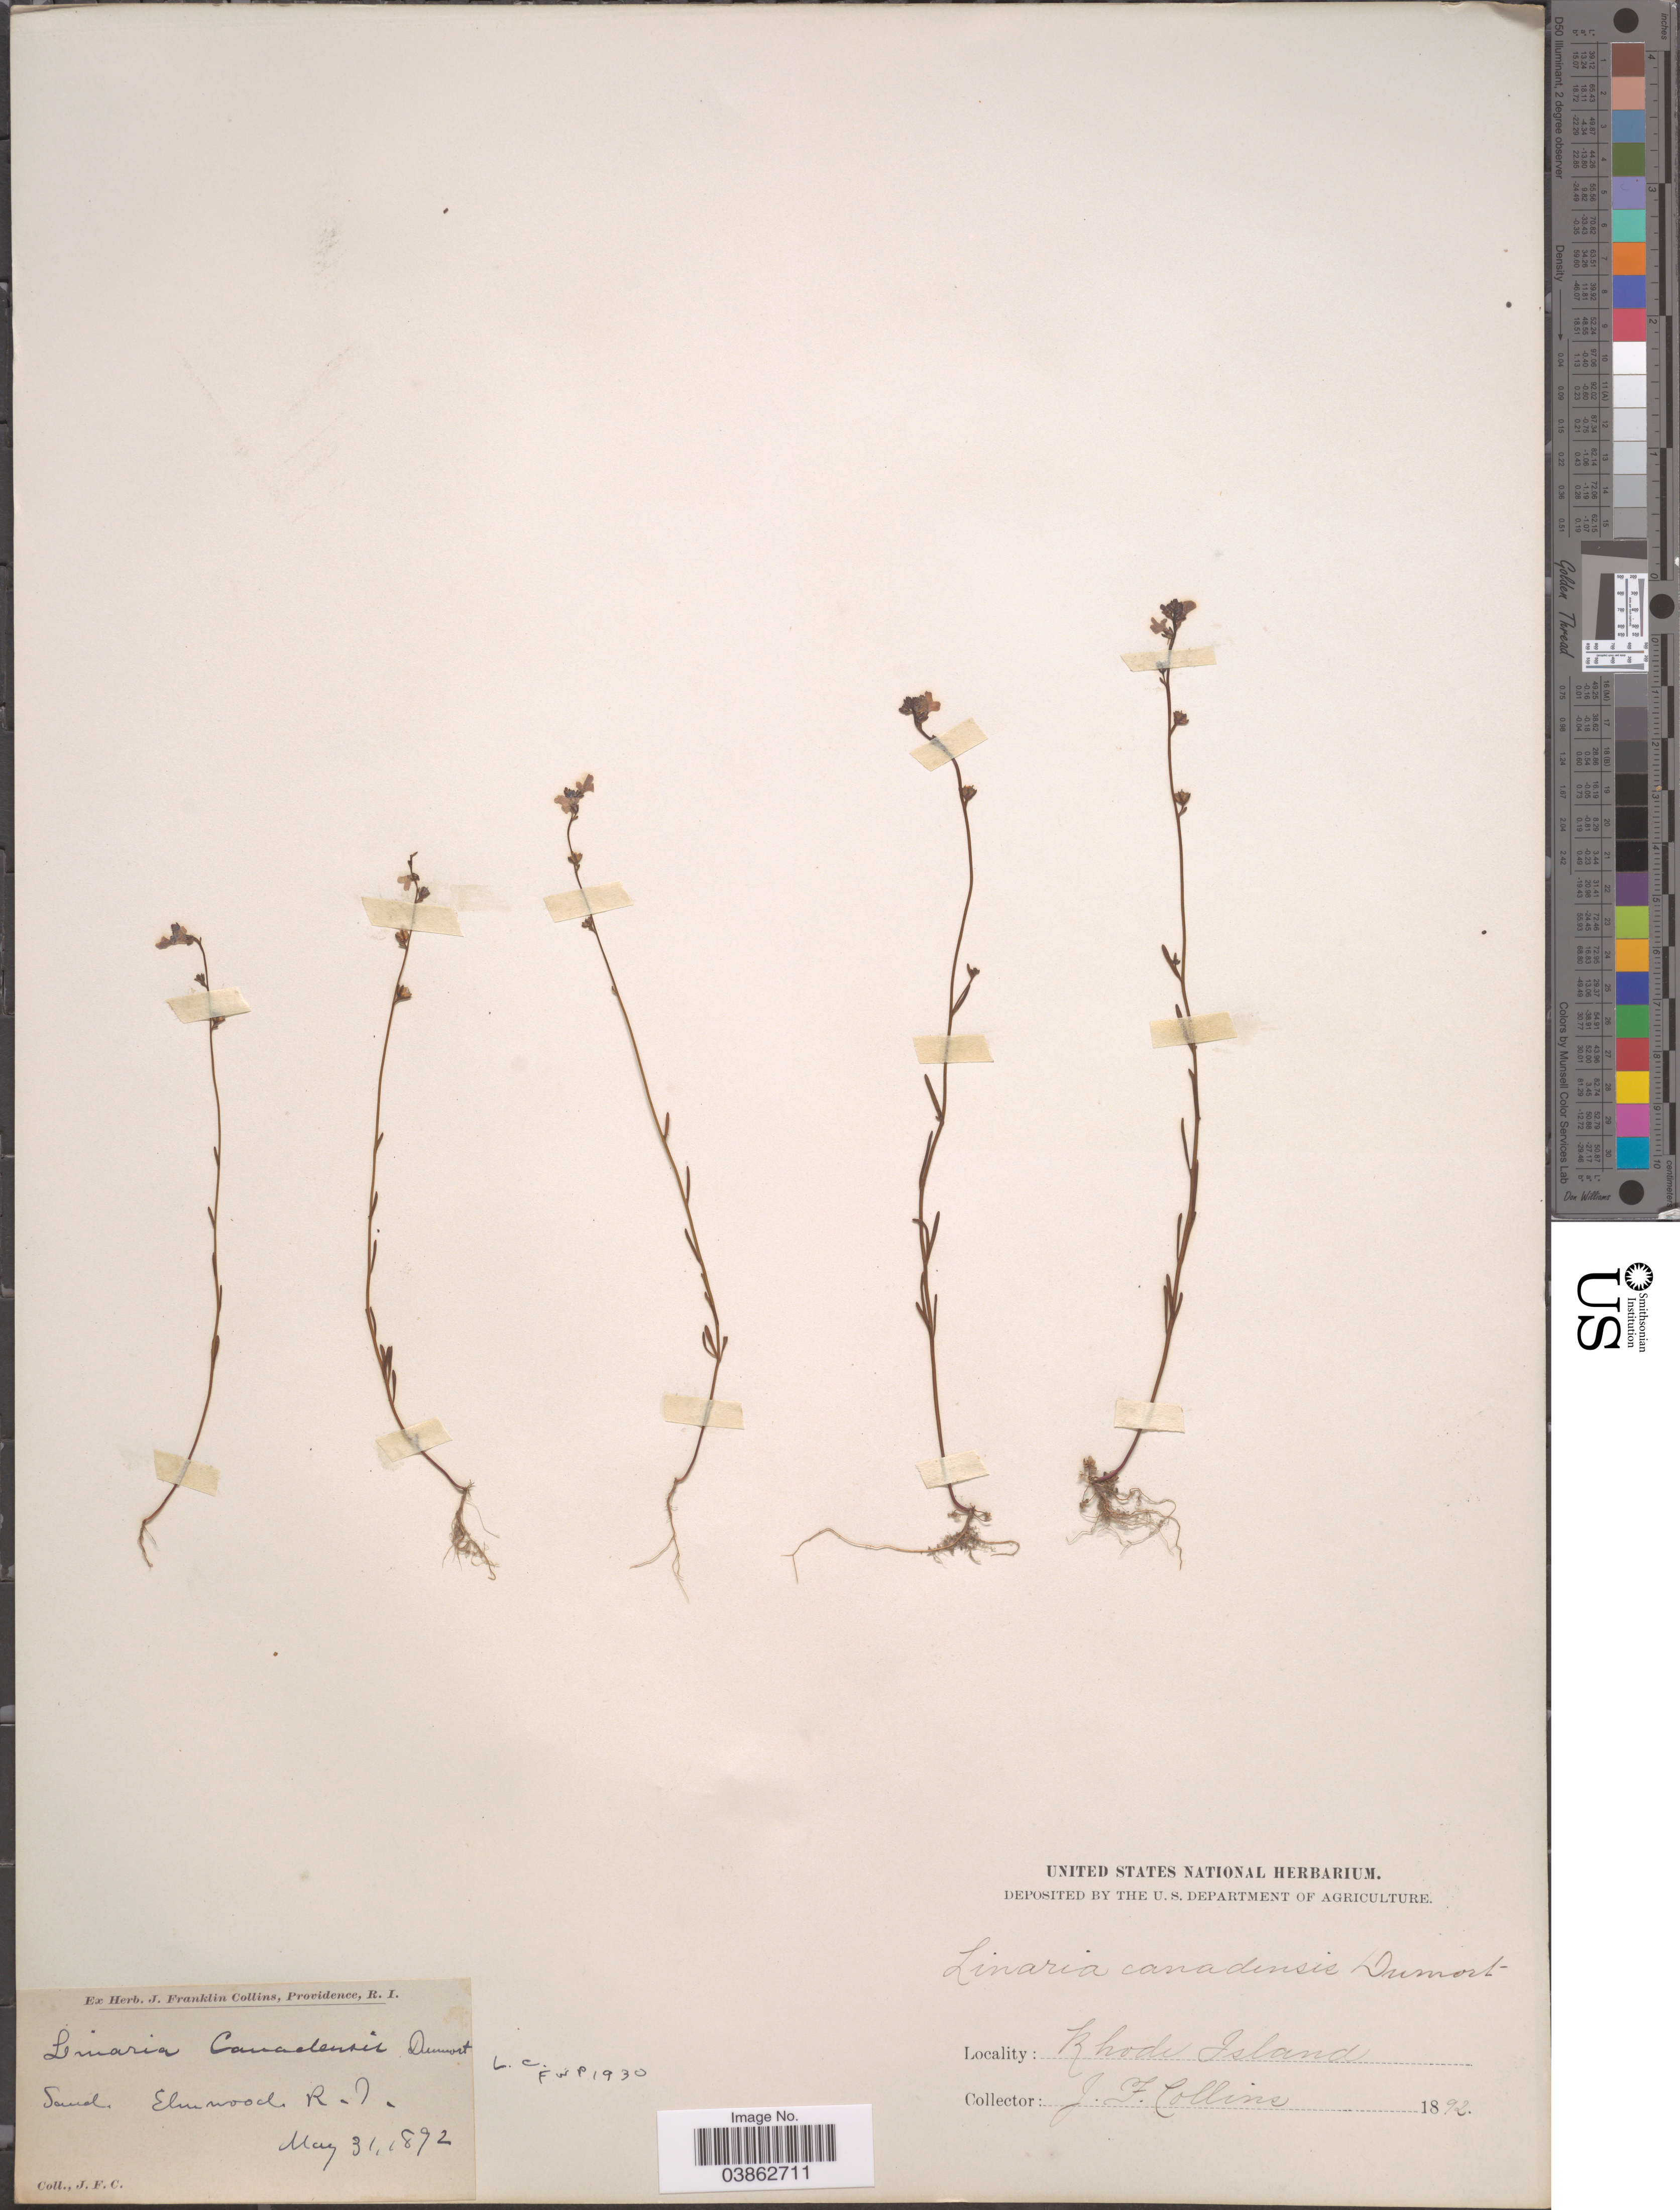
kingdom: Plantae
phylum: Tracheophyta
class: Magnoliopsida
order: Lamiales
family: Plantaginaceae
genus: Linaria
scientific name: Linaria canadensis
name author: (L.) Dum. Cours.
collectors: J. Collins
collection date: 1892-05-31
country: United States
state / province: Rhode Island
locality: Sand. Elmwood.